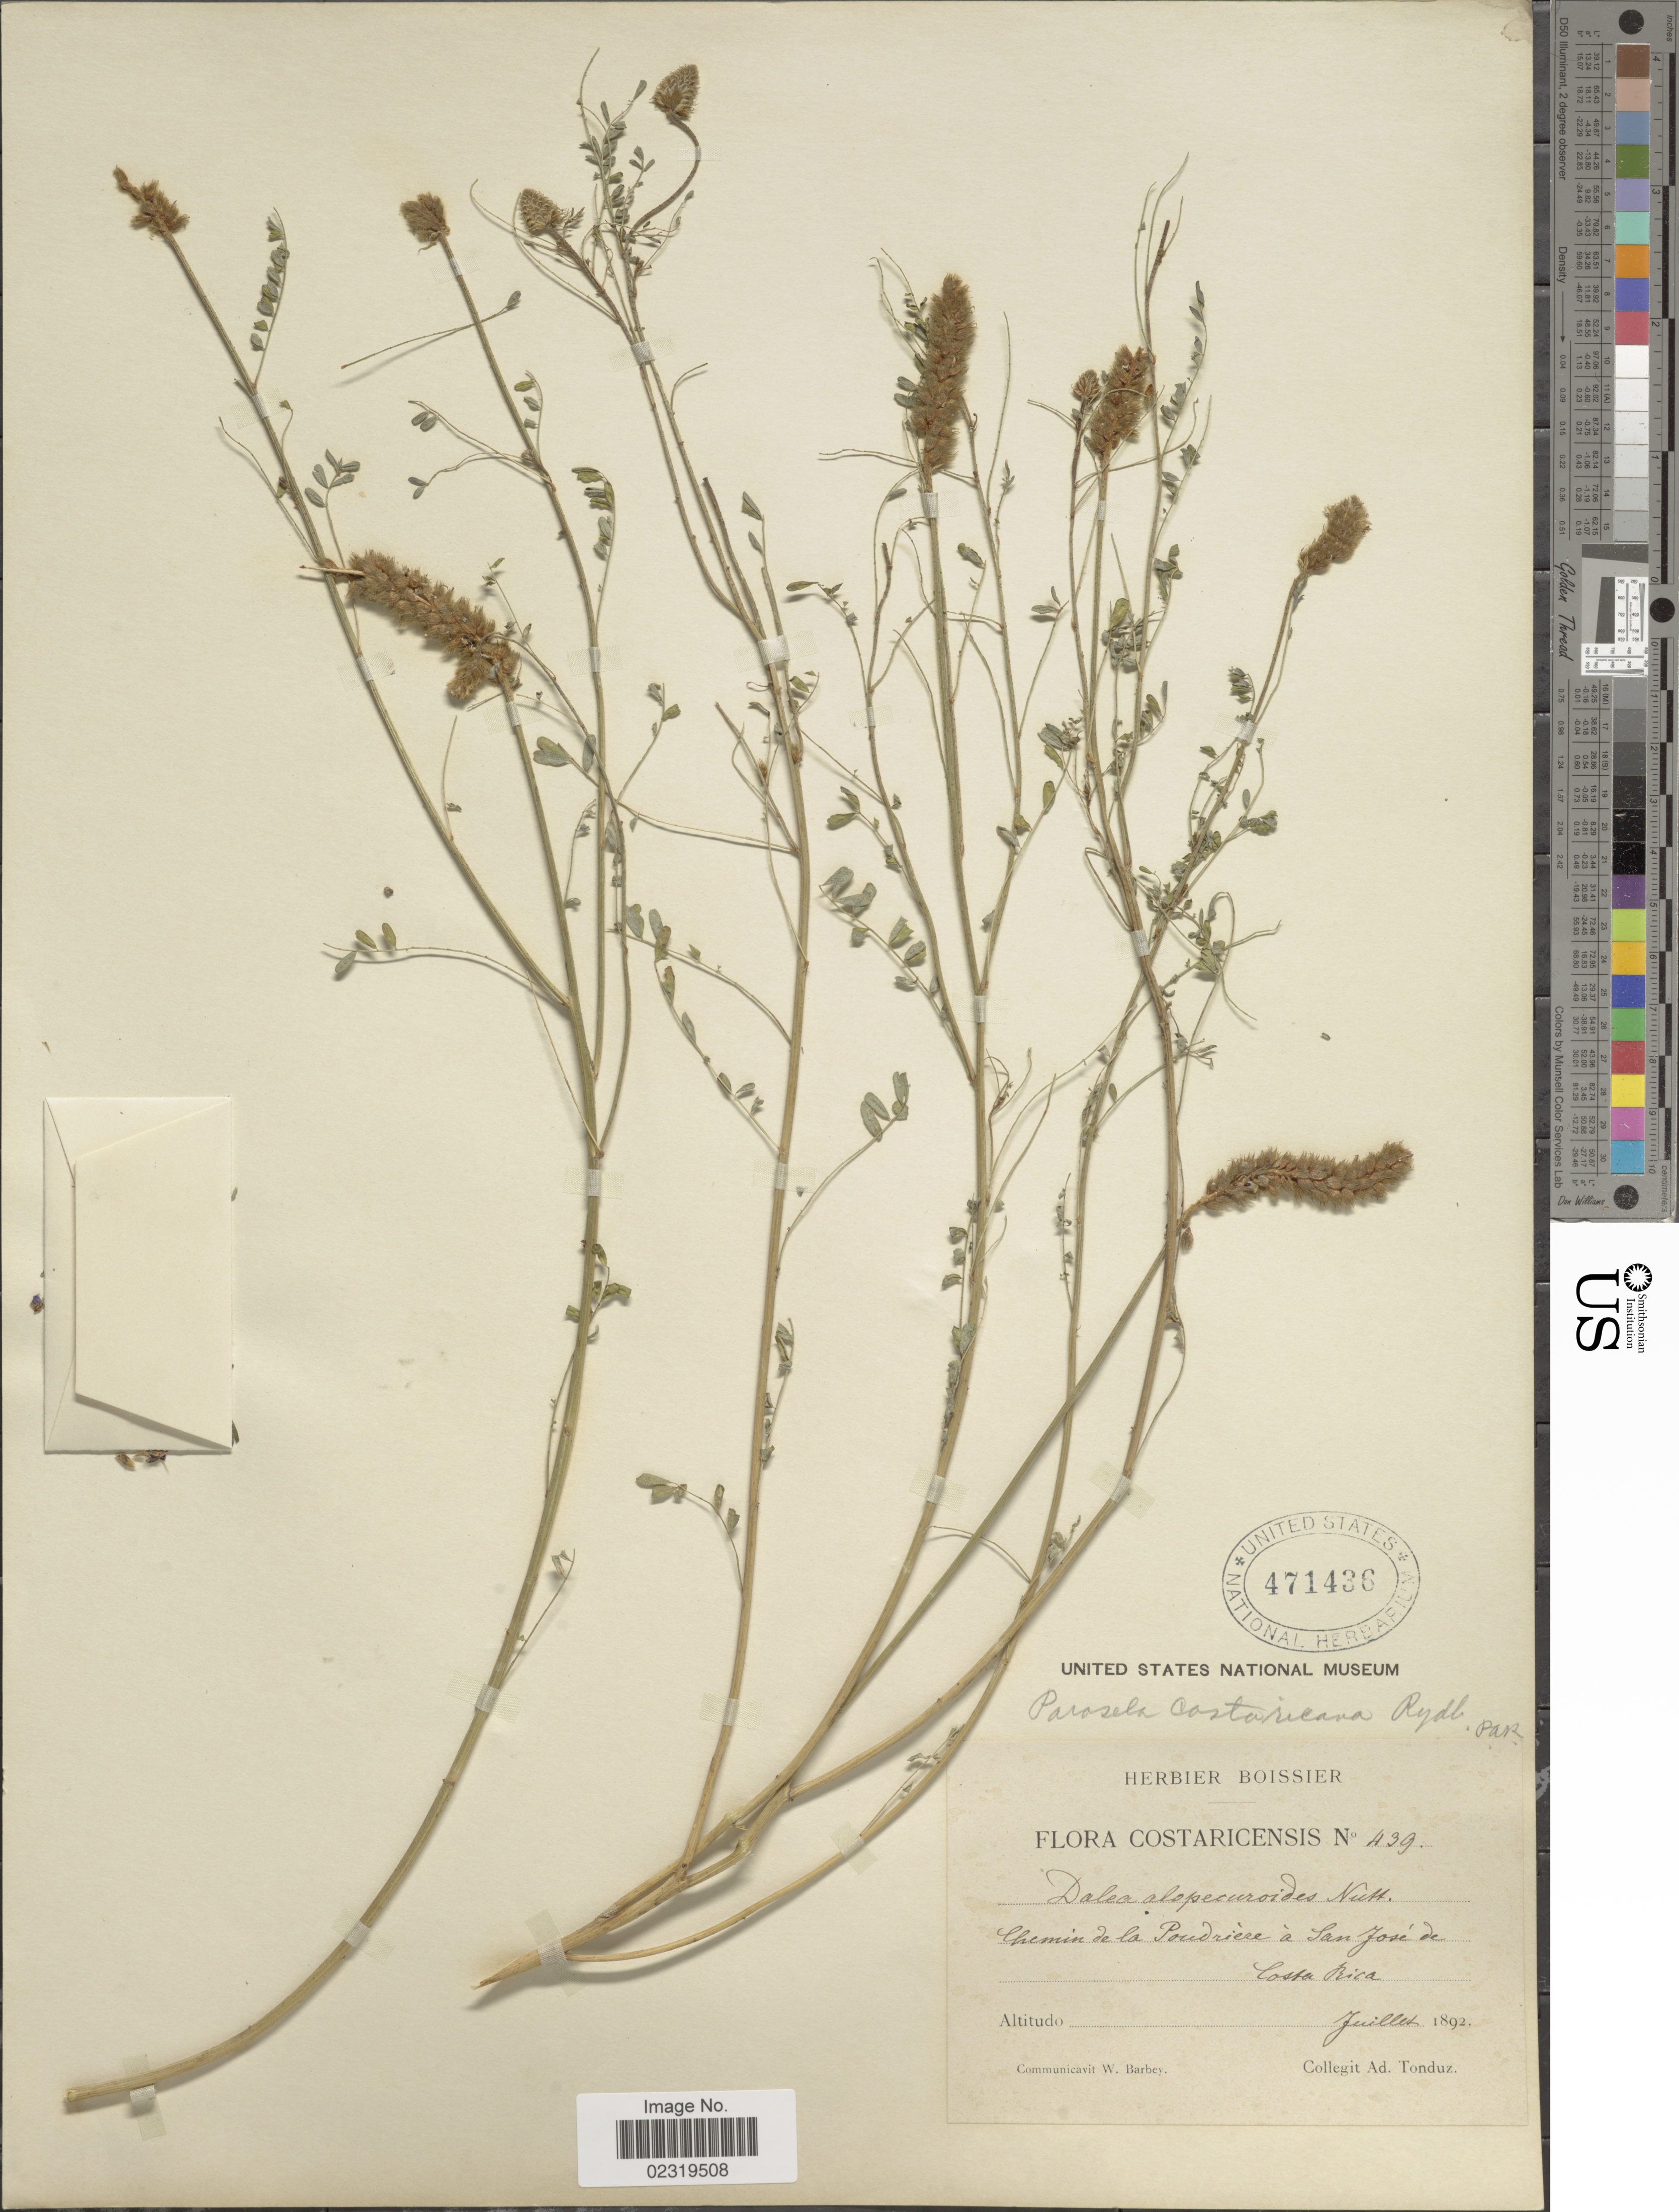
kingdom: Plantae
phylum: Tracheophyta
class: Magnoliopsida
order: Fabales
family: Fabaceae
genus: Dalea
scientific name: Dalea leporina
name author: (Aiton) Bullock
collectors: A. Tonduz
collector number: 439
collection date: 1892-07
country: Costa Rica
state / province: San José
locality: Chemin de la Pondriere á San José de Costa Rica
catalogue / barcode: US 471436